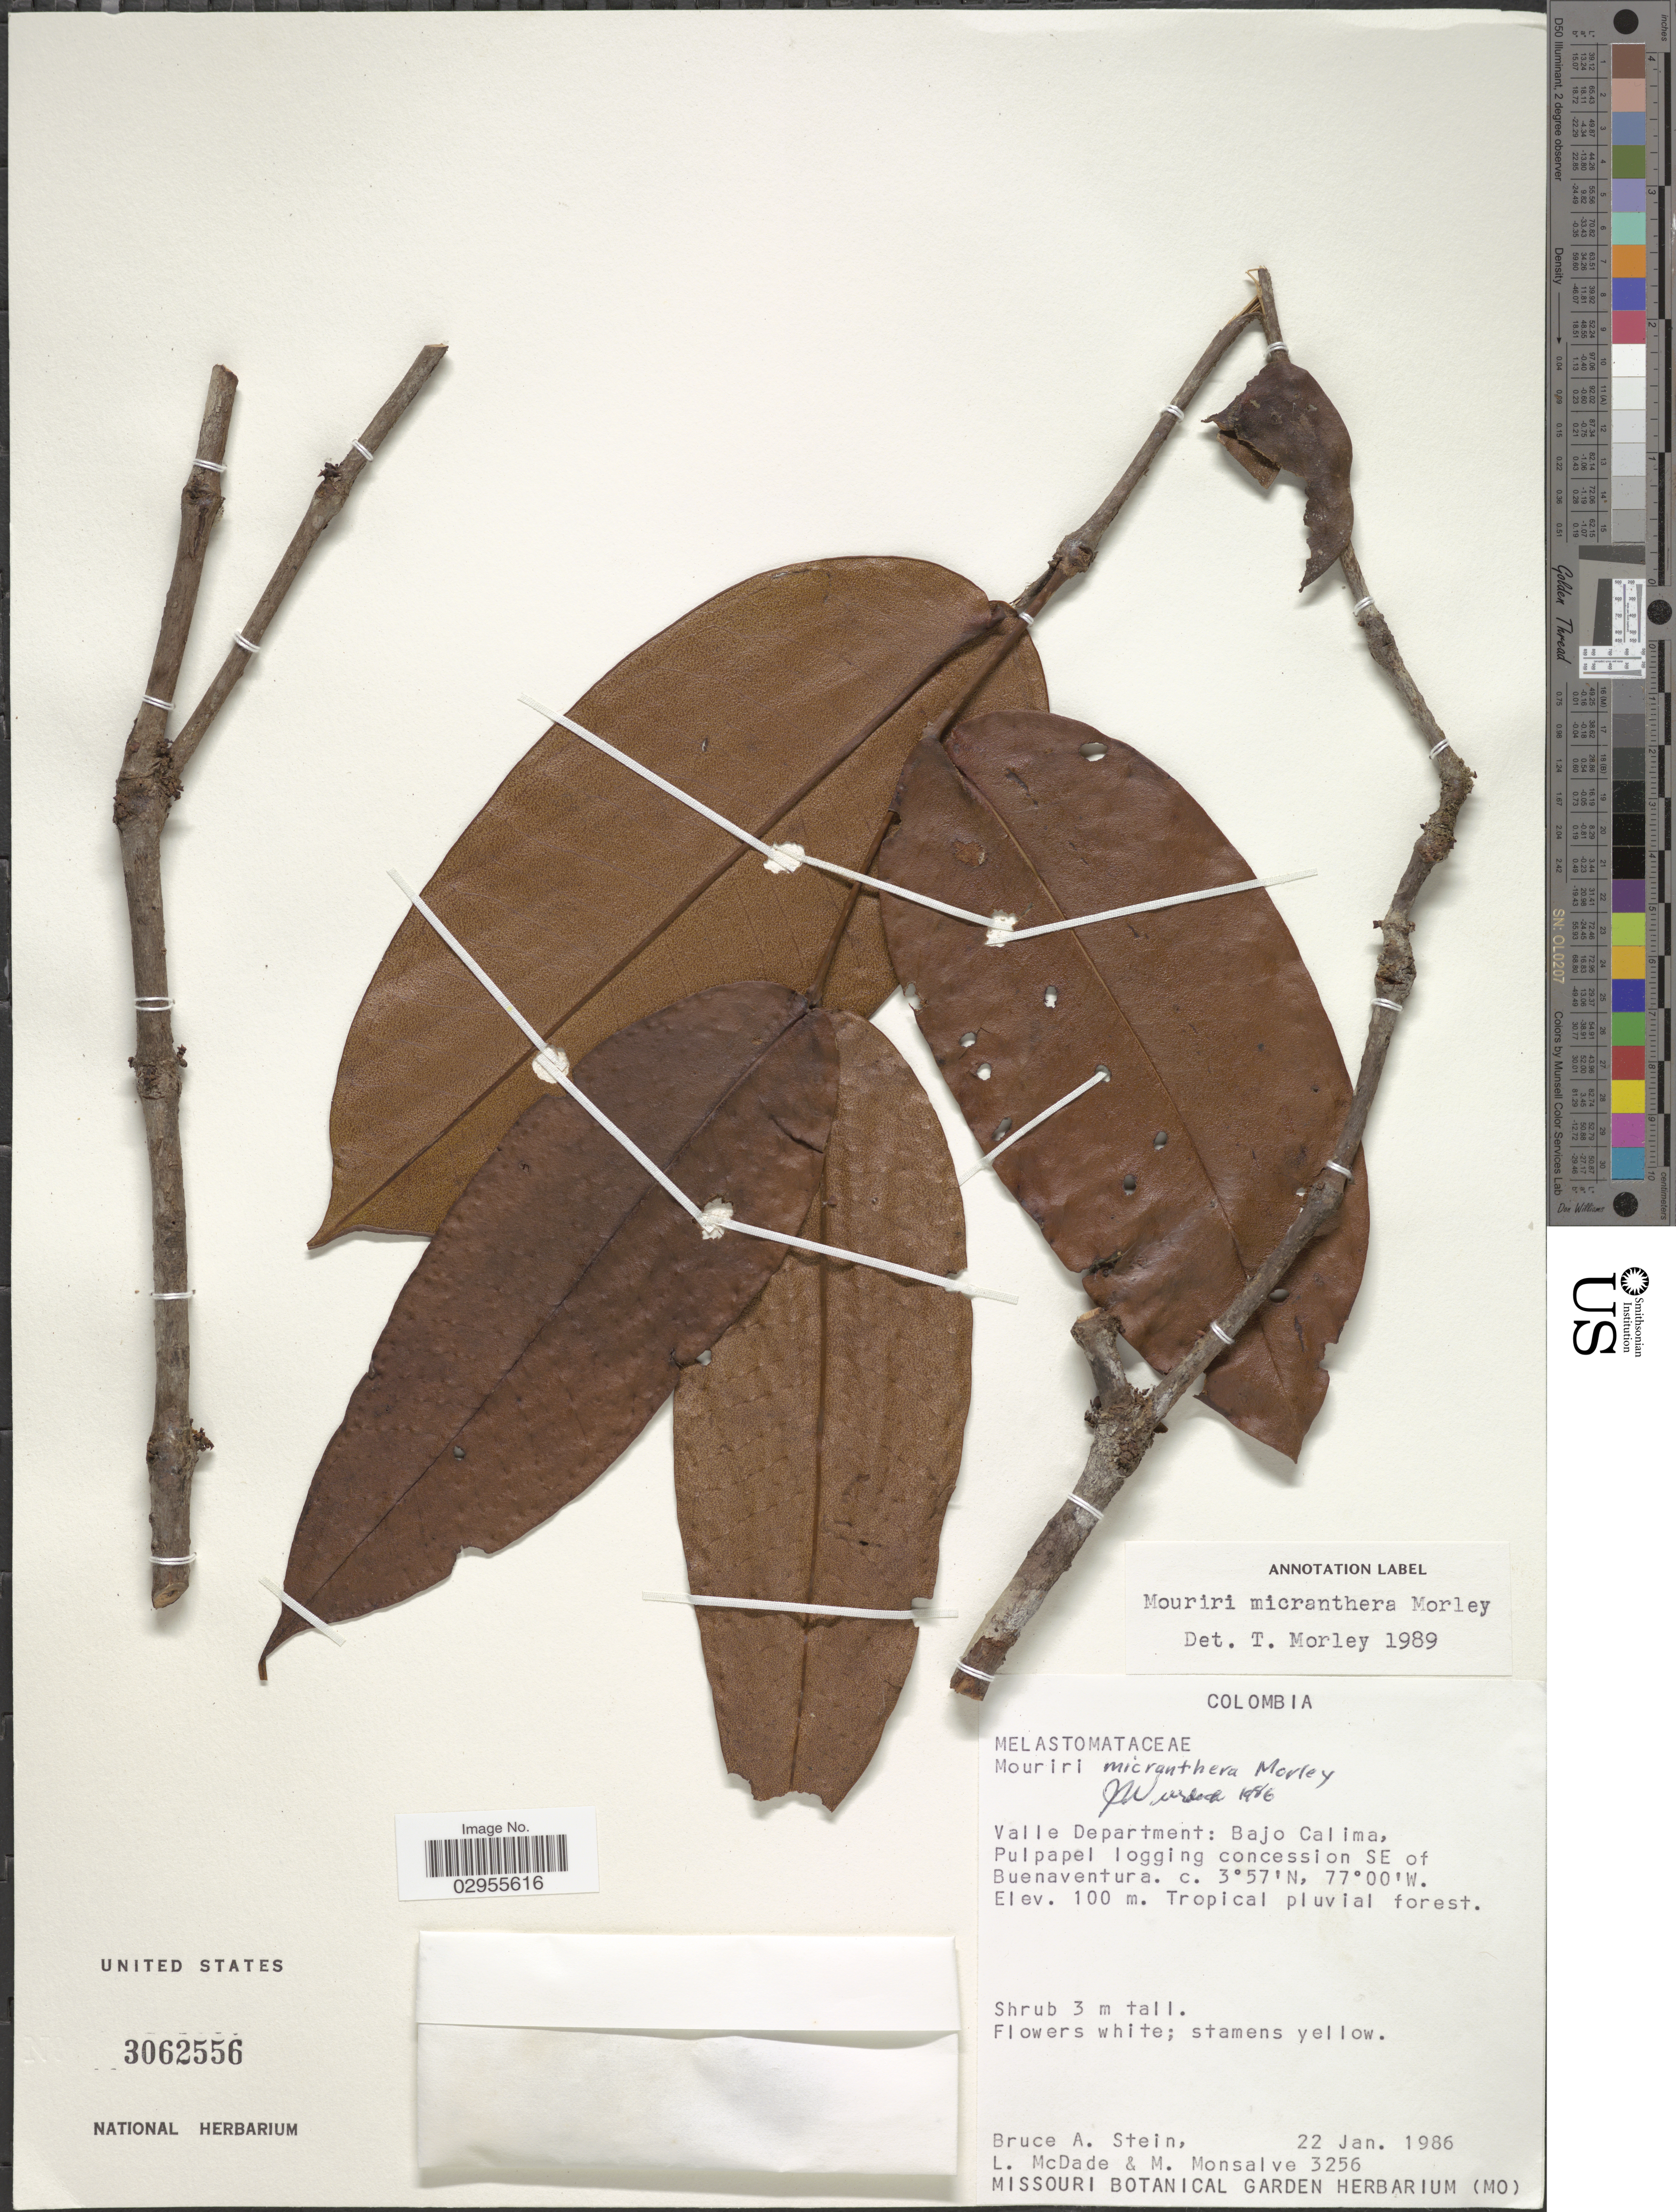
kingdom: Plantae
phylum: Tracheophyta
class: Magnoliopsida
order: Myrtales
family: Melastomataceae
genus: Mouriri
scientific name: Mouriri micranthera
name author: Morley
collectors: B. A. Stein, L. McDade & M. Monsalve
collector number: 3256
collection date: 1986-01-22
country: Colombia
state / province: Valle del Cauca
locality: Valle Department: Bajo Calima, Pulpapel logging concession SE of Buenaventura.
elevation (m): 100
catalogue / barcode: US 3062556